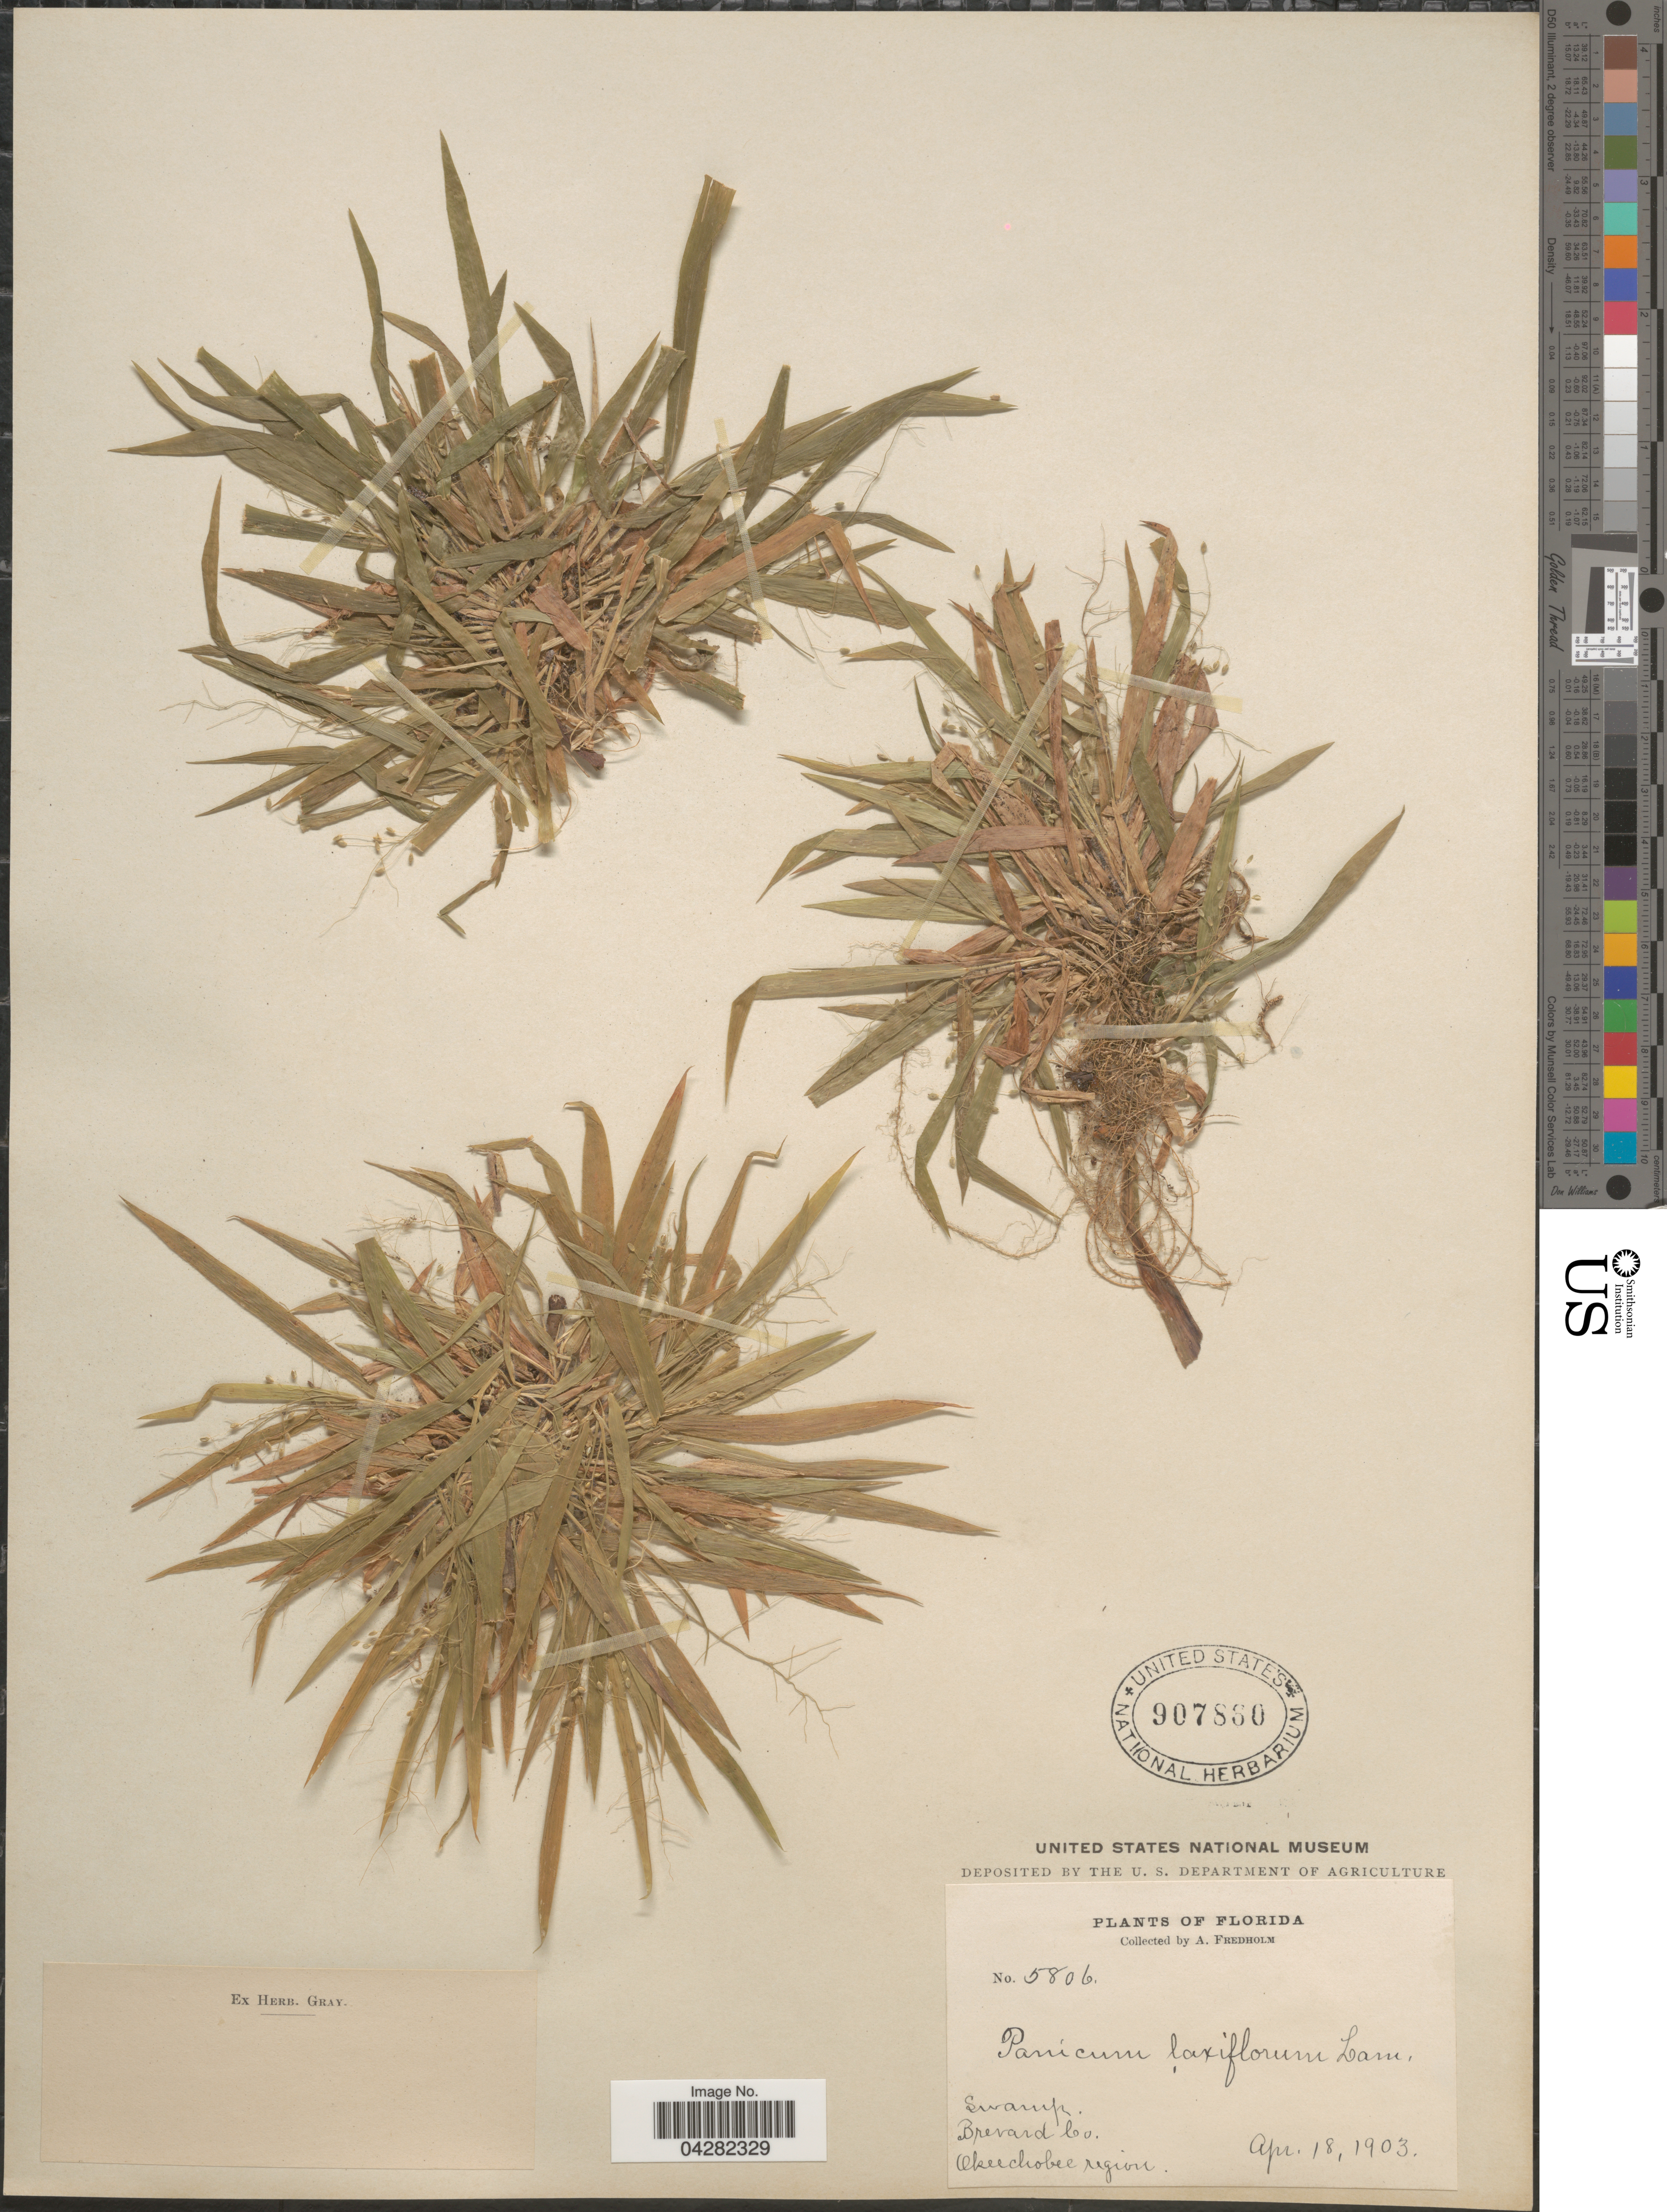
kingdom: Plantae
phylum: Tracheophyta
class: Liliopsida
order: Poales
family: Poaceae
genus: Dichanthelium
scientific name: Dichanthelium laxiflorum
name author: (Lam.) Gould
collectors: A. Fredholm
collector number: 5806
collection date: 1903-04-18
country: United States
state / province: Florida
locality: Brevard Co. Okeechobee region.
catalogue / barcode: US 907860